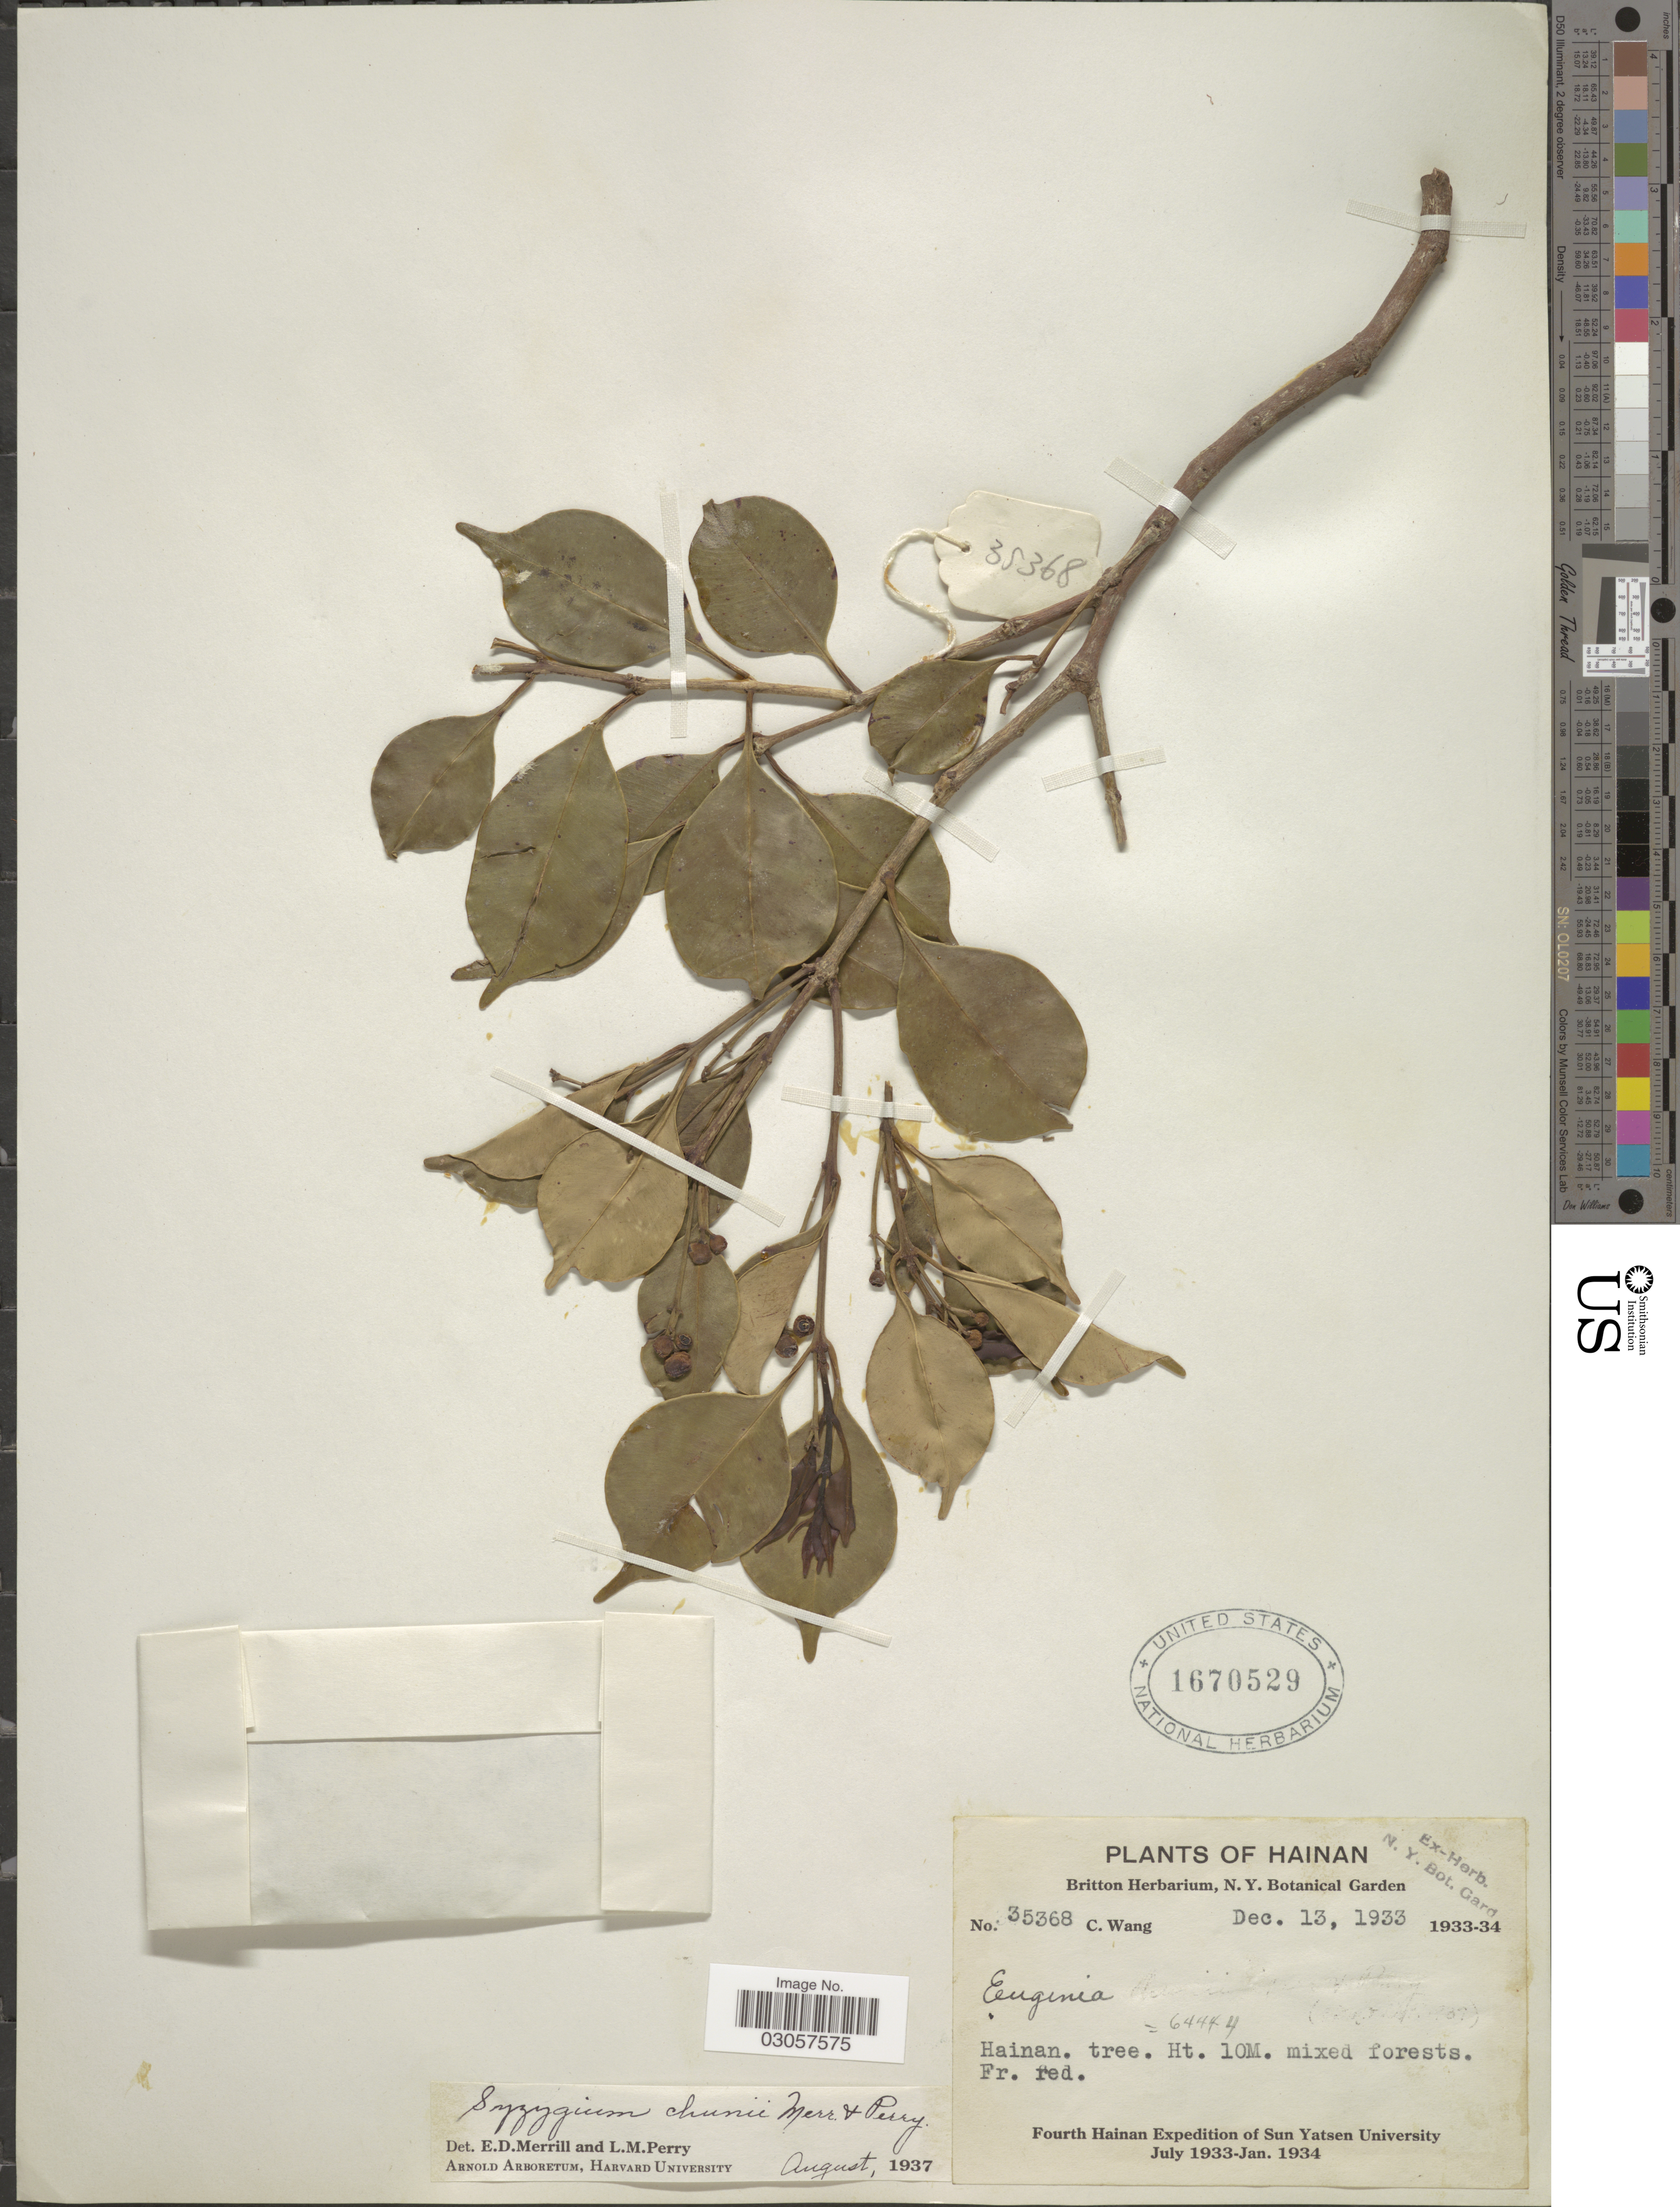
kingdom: Plantae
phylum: Tracheophyta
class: Magnoliopsida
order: Myrtales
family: Myrtaceae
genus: Syzygium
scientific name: Syzygium chunianum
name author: Merr. & L.M. Perry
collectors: C. Wang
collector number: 35368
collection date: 1933-12-13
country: China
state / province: Hainan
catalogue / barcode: US 1670529